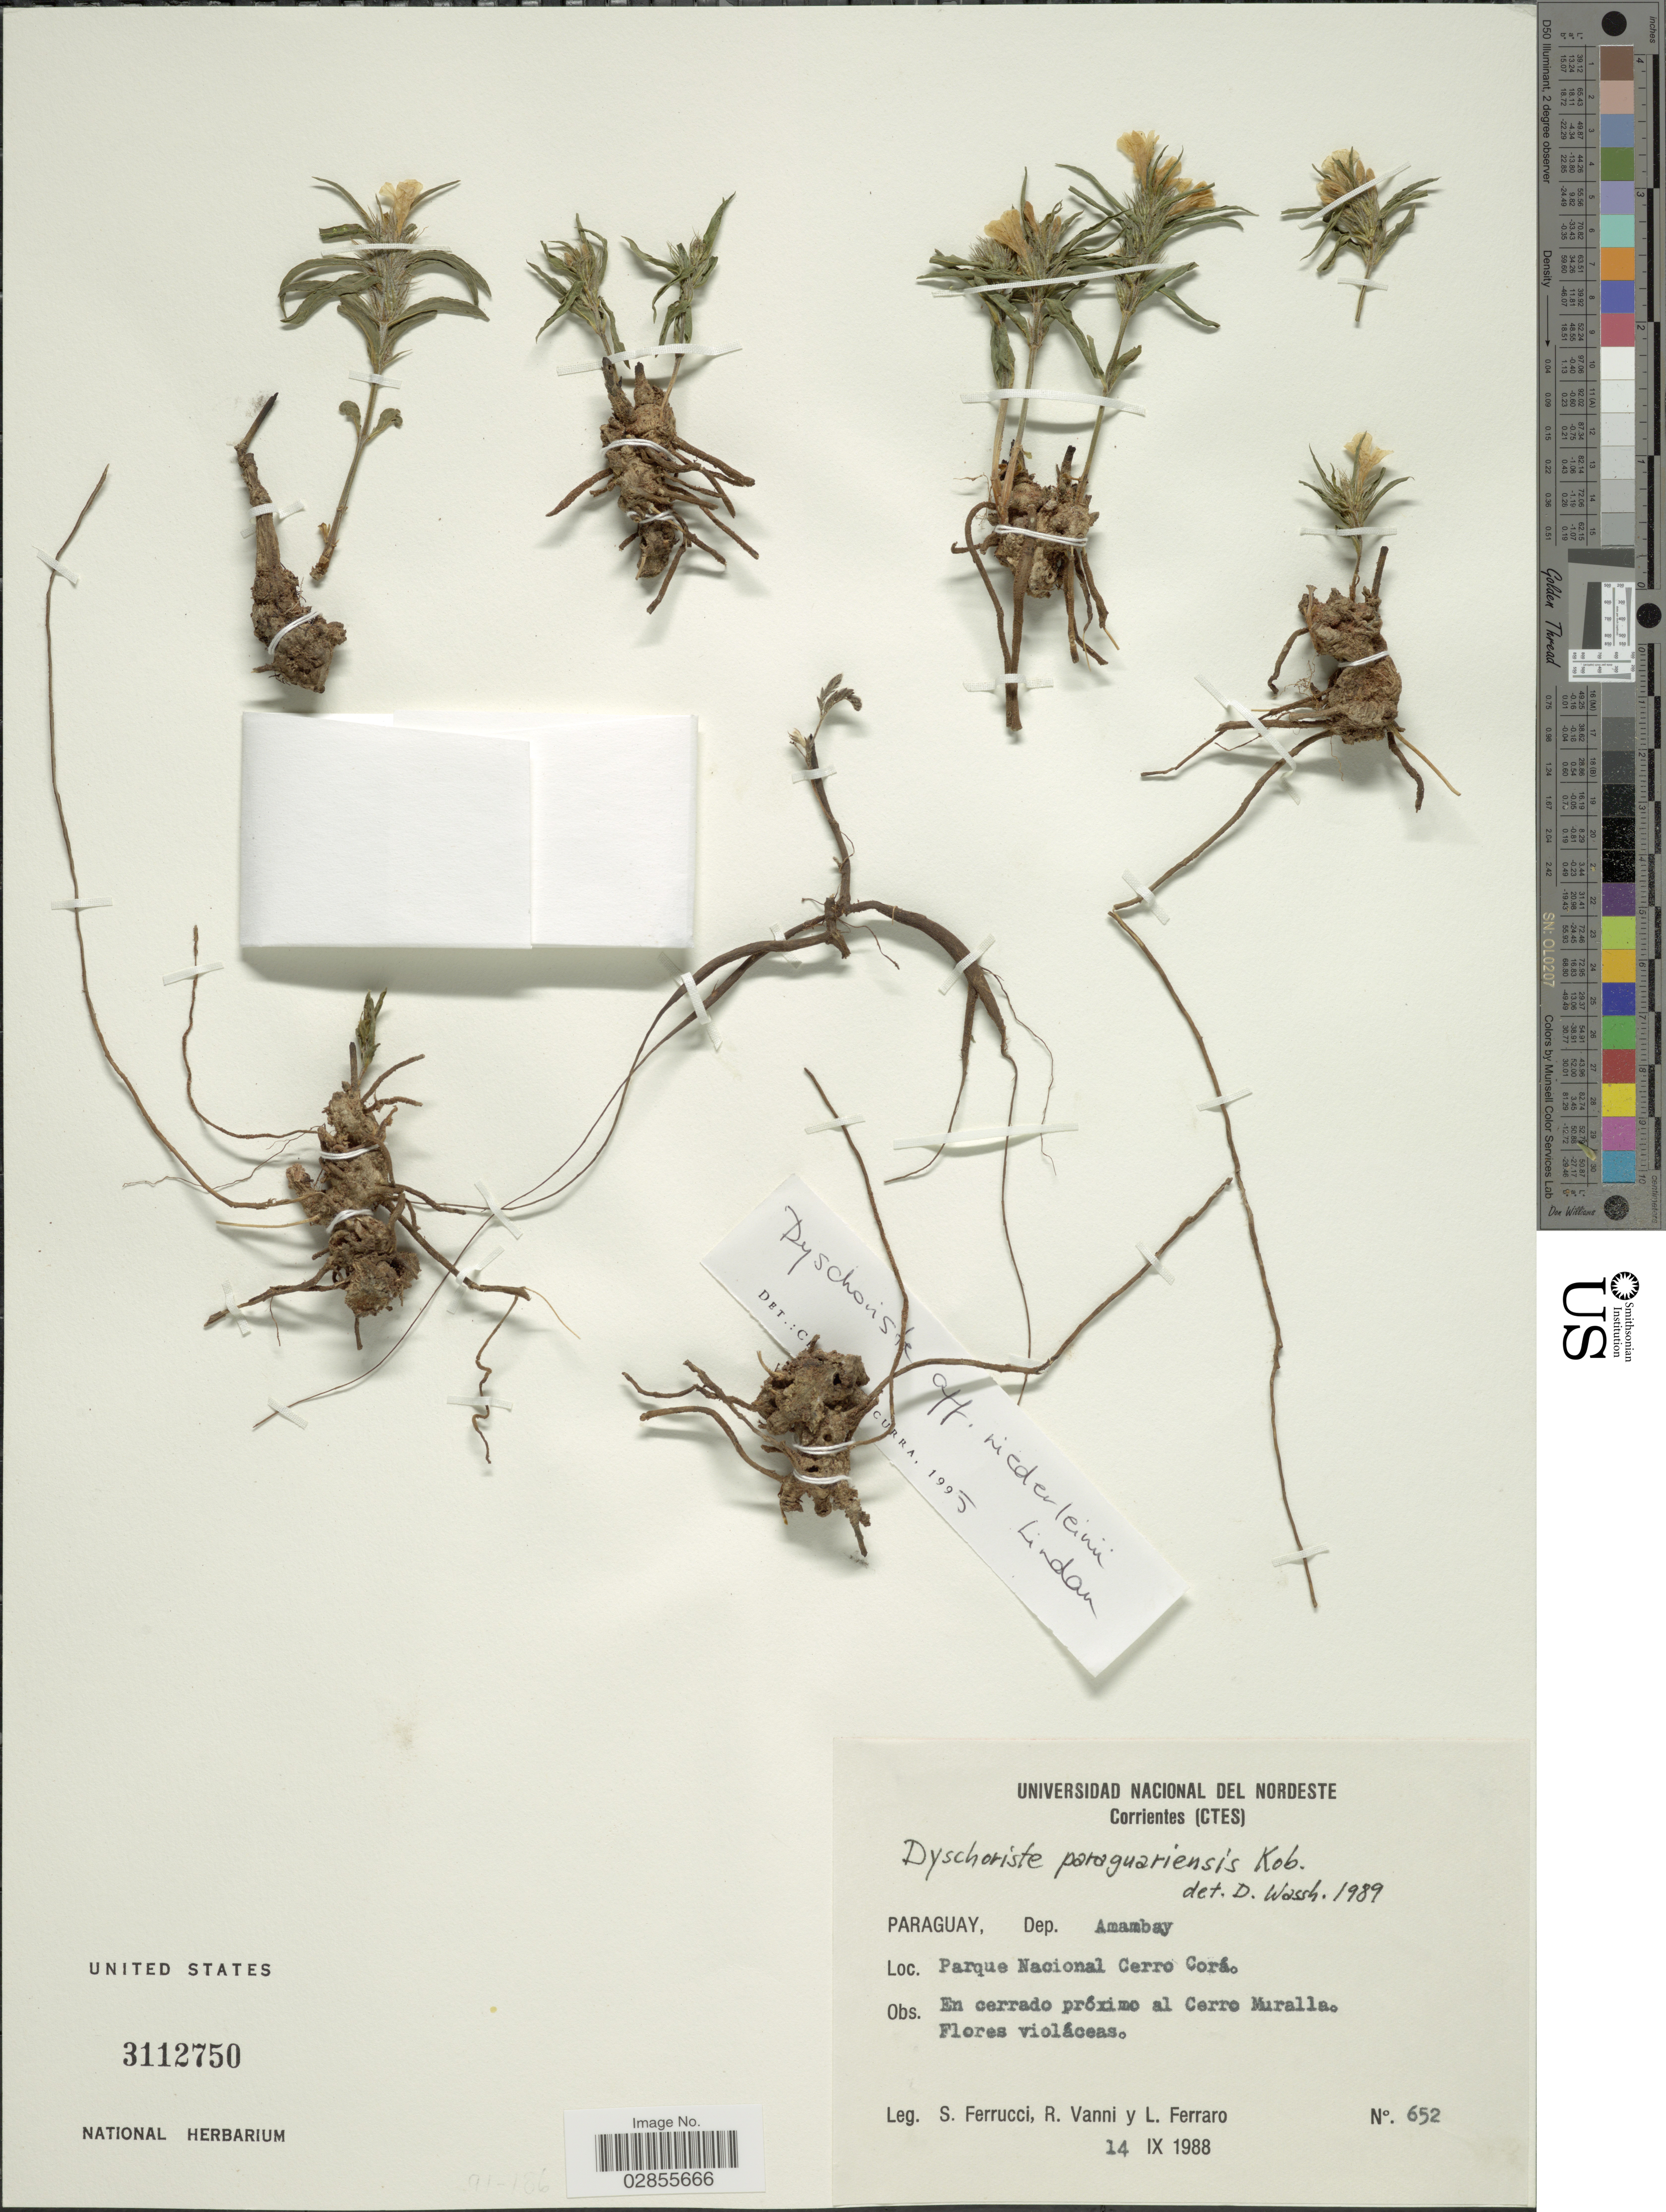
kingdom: Plantae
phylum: Tracheophyta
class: Magnoliopsida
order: Lamiales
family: Acanthaceae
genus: Dyschoriste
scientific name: Dyschoriste lavandulacea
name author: (Nees) Kuntze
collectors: S. Ferrucci, R. Vanni & L. Ferraro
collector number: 652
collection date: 1988-09-14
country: Paraguay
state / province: Amambay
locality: Dep. Amambay. Parque Nacional Cerro Corá.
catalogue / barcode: US 3112750